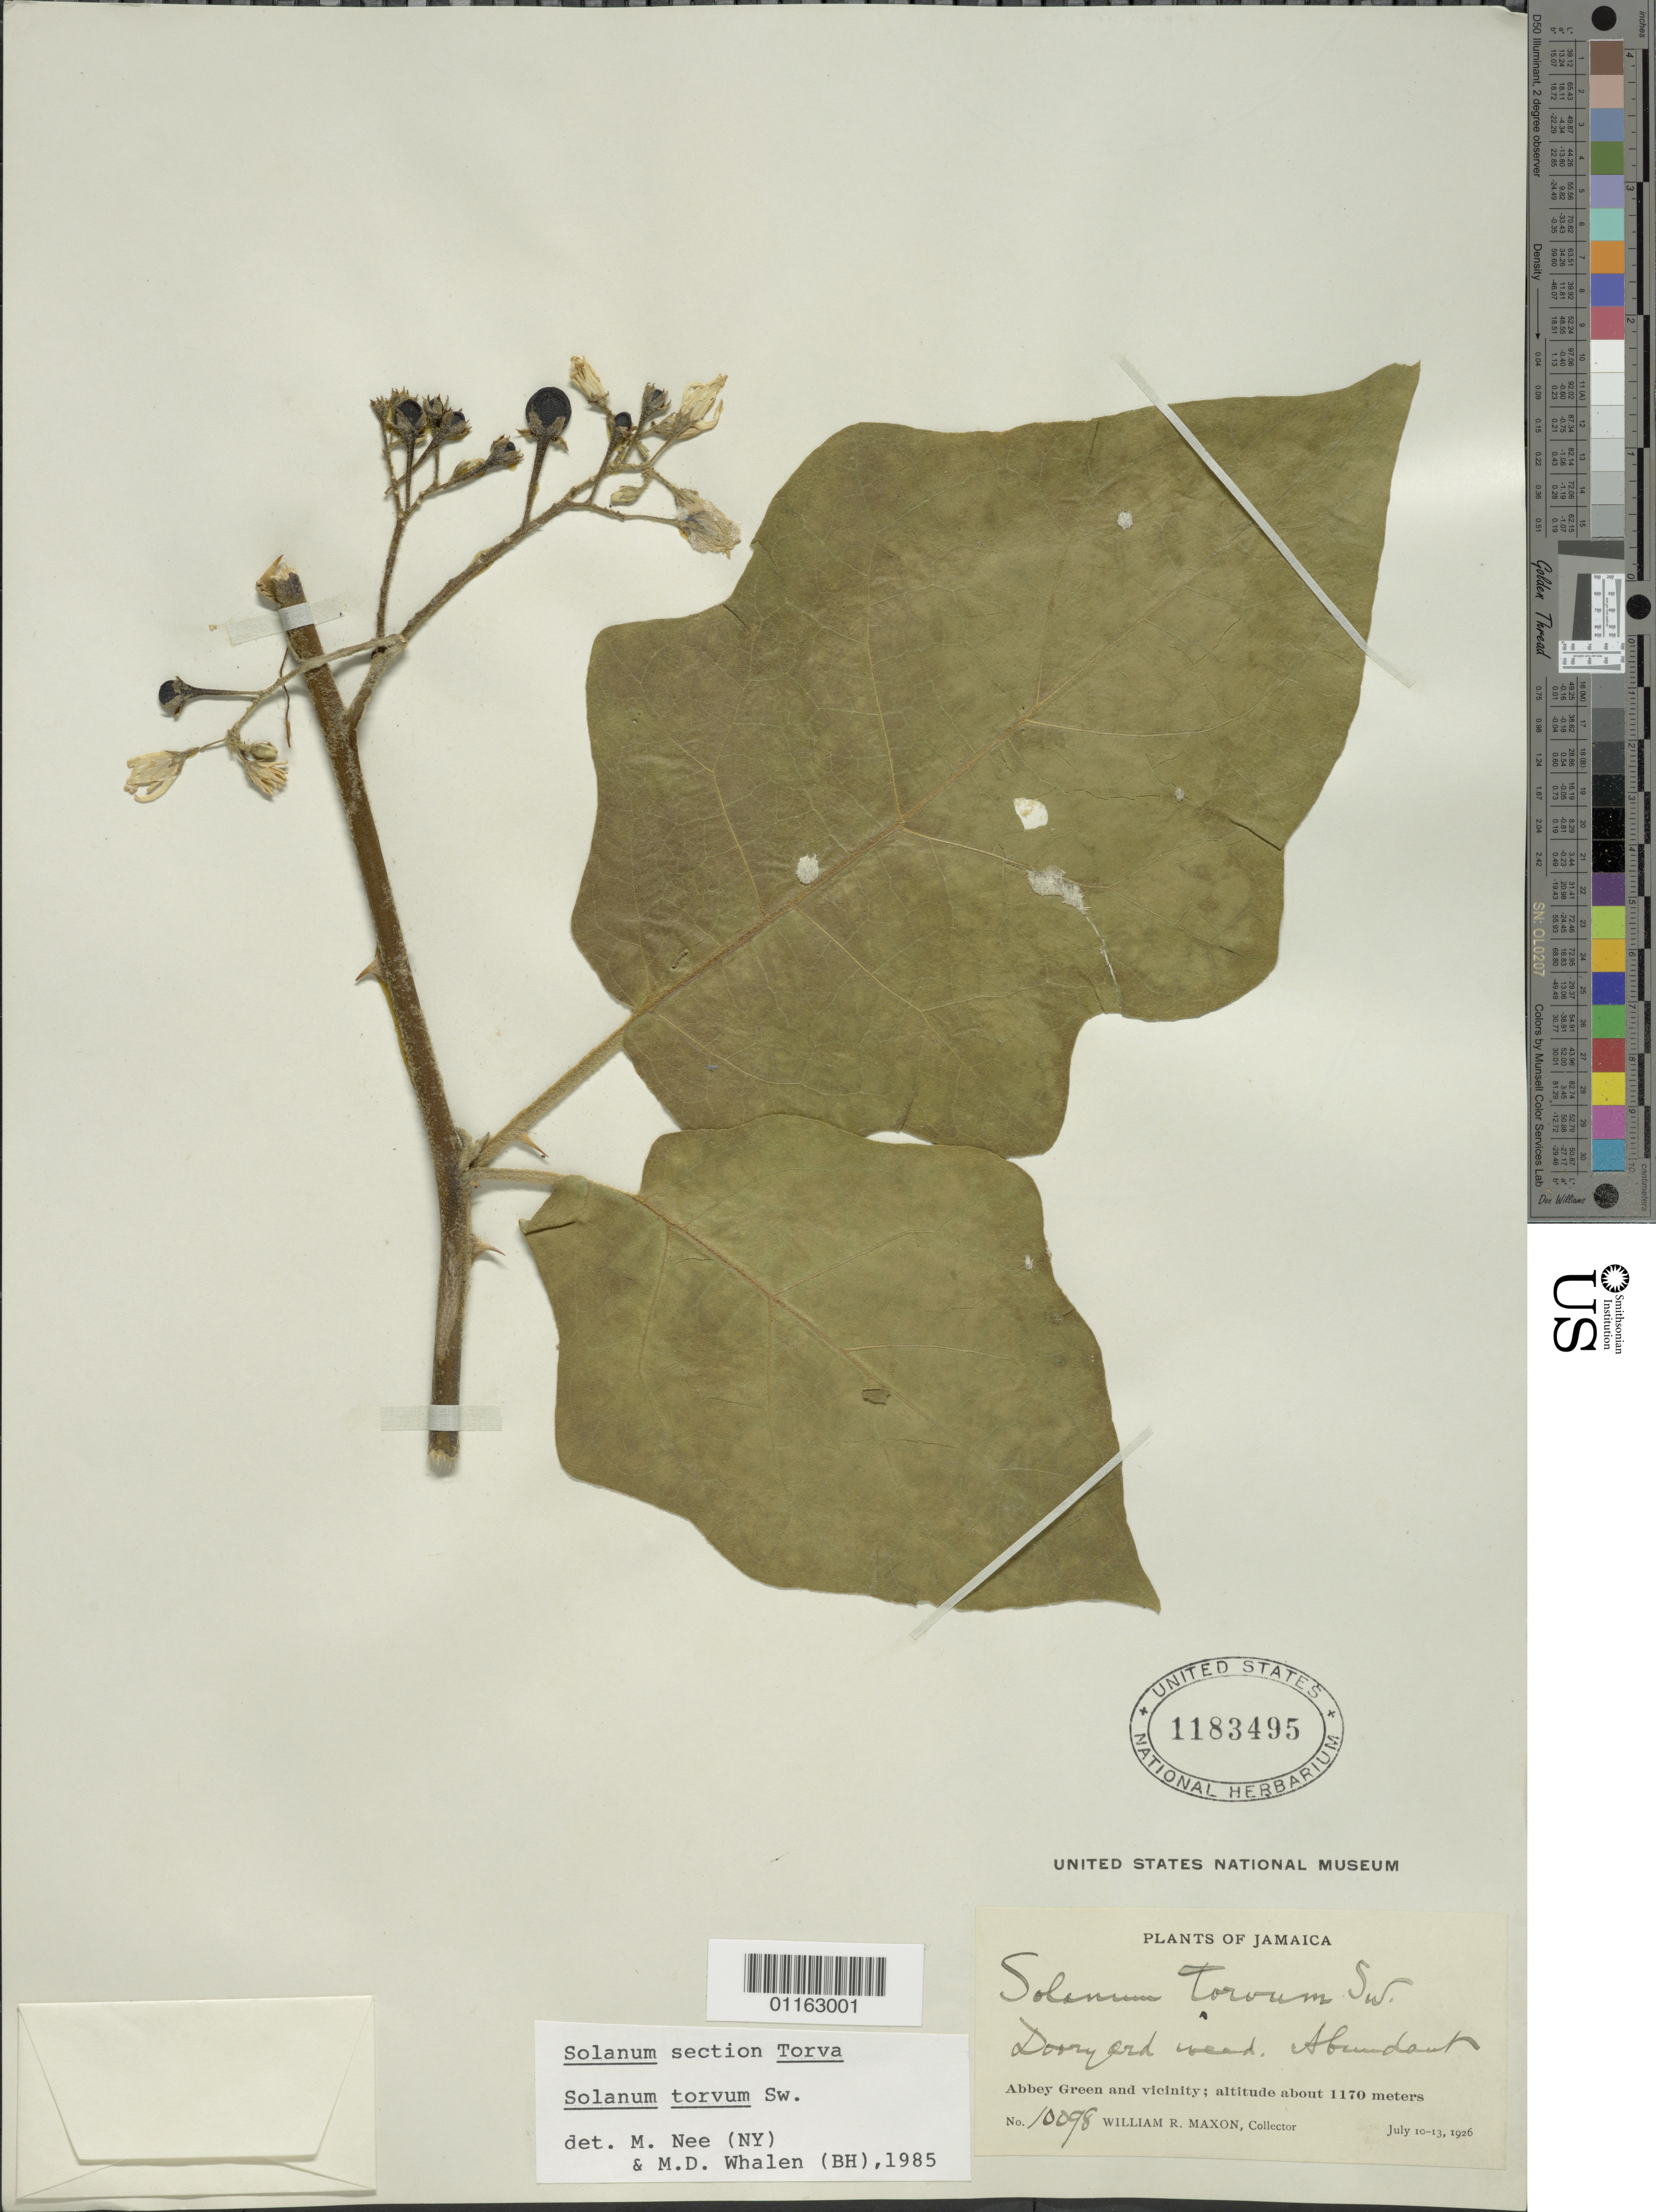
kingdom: Plantae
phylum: Tracheophyta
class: Magnoliopsida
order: Solanales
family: Solanaceae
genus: Solanum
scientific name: Solanum torvum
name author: Sw.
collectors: W. R. Maxon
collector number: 10098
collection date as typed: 10 Jul 1926 to 13 Jul 1926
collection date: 1926-07-10/1926-07-13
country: Jamaica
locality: Abbey Green and vicinity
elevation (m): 1170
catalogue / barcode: US 1183495